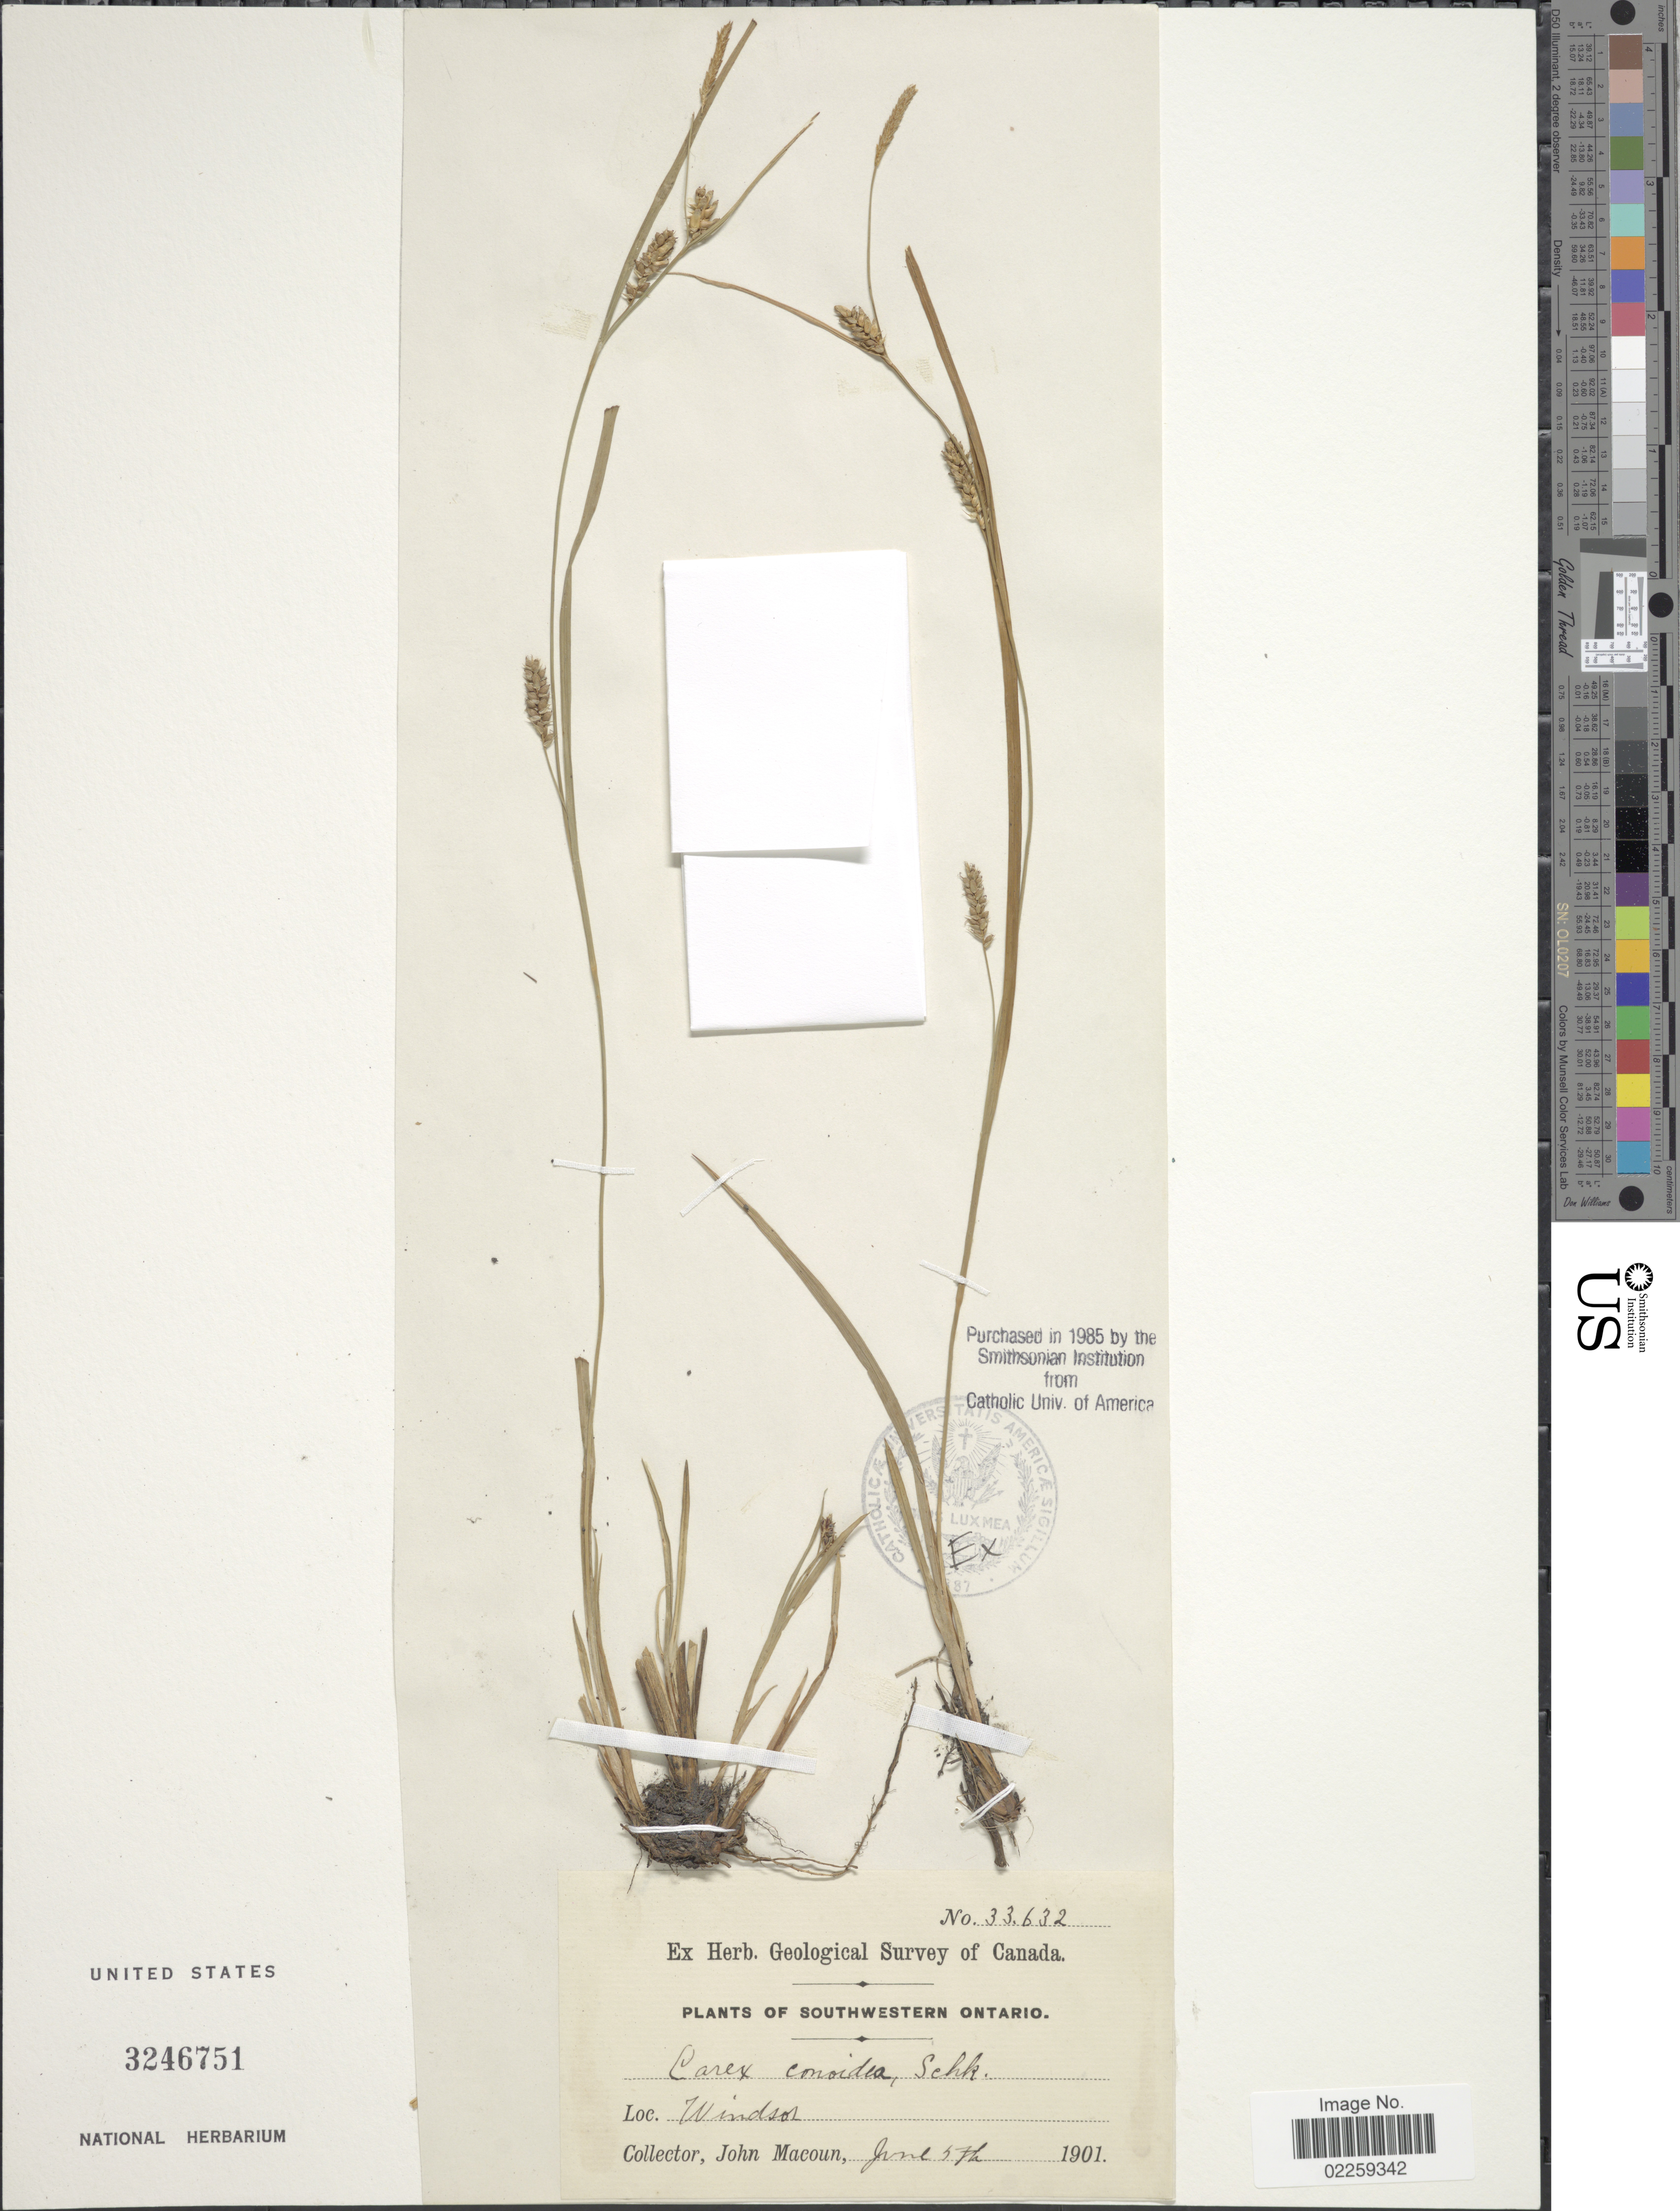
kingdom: Plantae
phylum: Tracheophyta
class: Liliopsida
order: Poales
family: Cyperaceae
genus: Carex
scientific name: Carex conoidea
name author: Willd.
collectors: J. Macoun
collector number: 33632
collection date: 1901-06-05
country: Canada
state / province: Ontario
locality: Southwestern Ontario, Windsor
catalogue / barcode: US 3246751